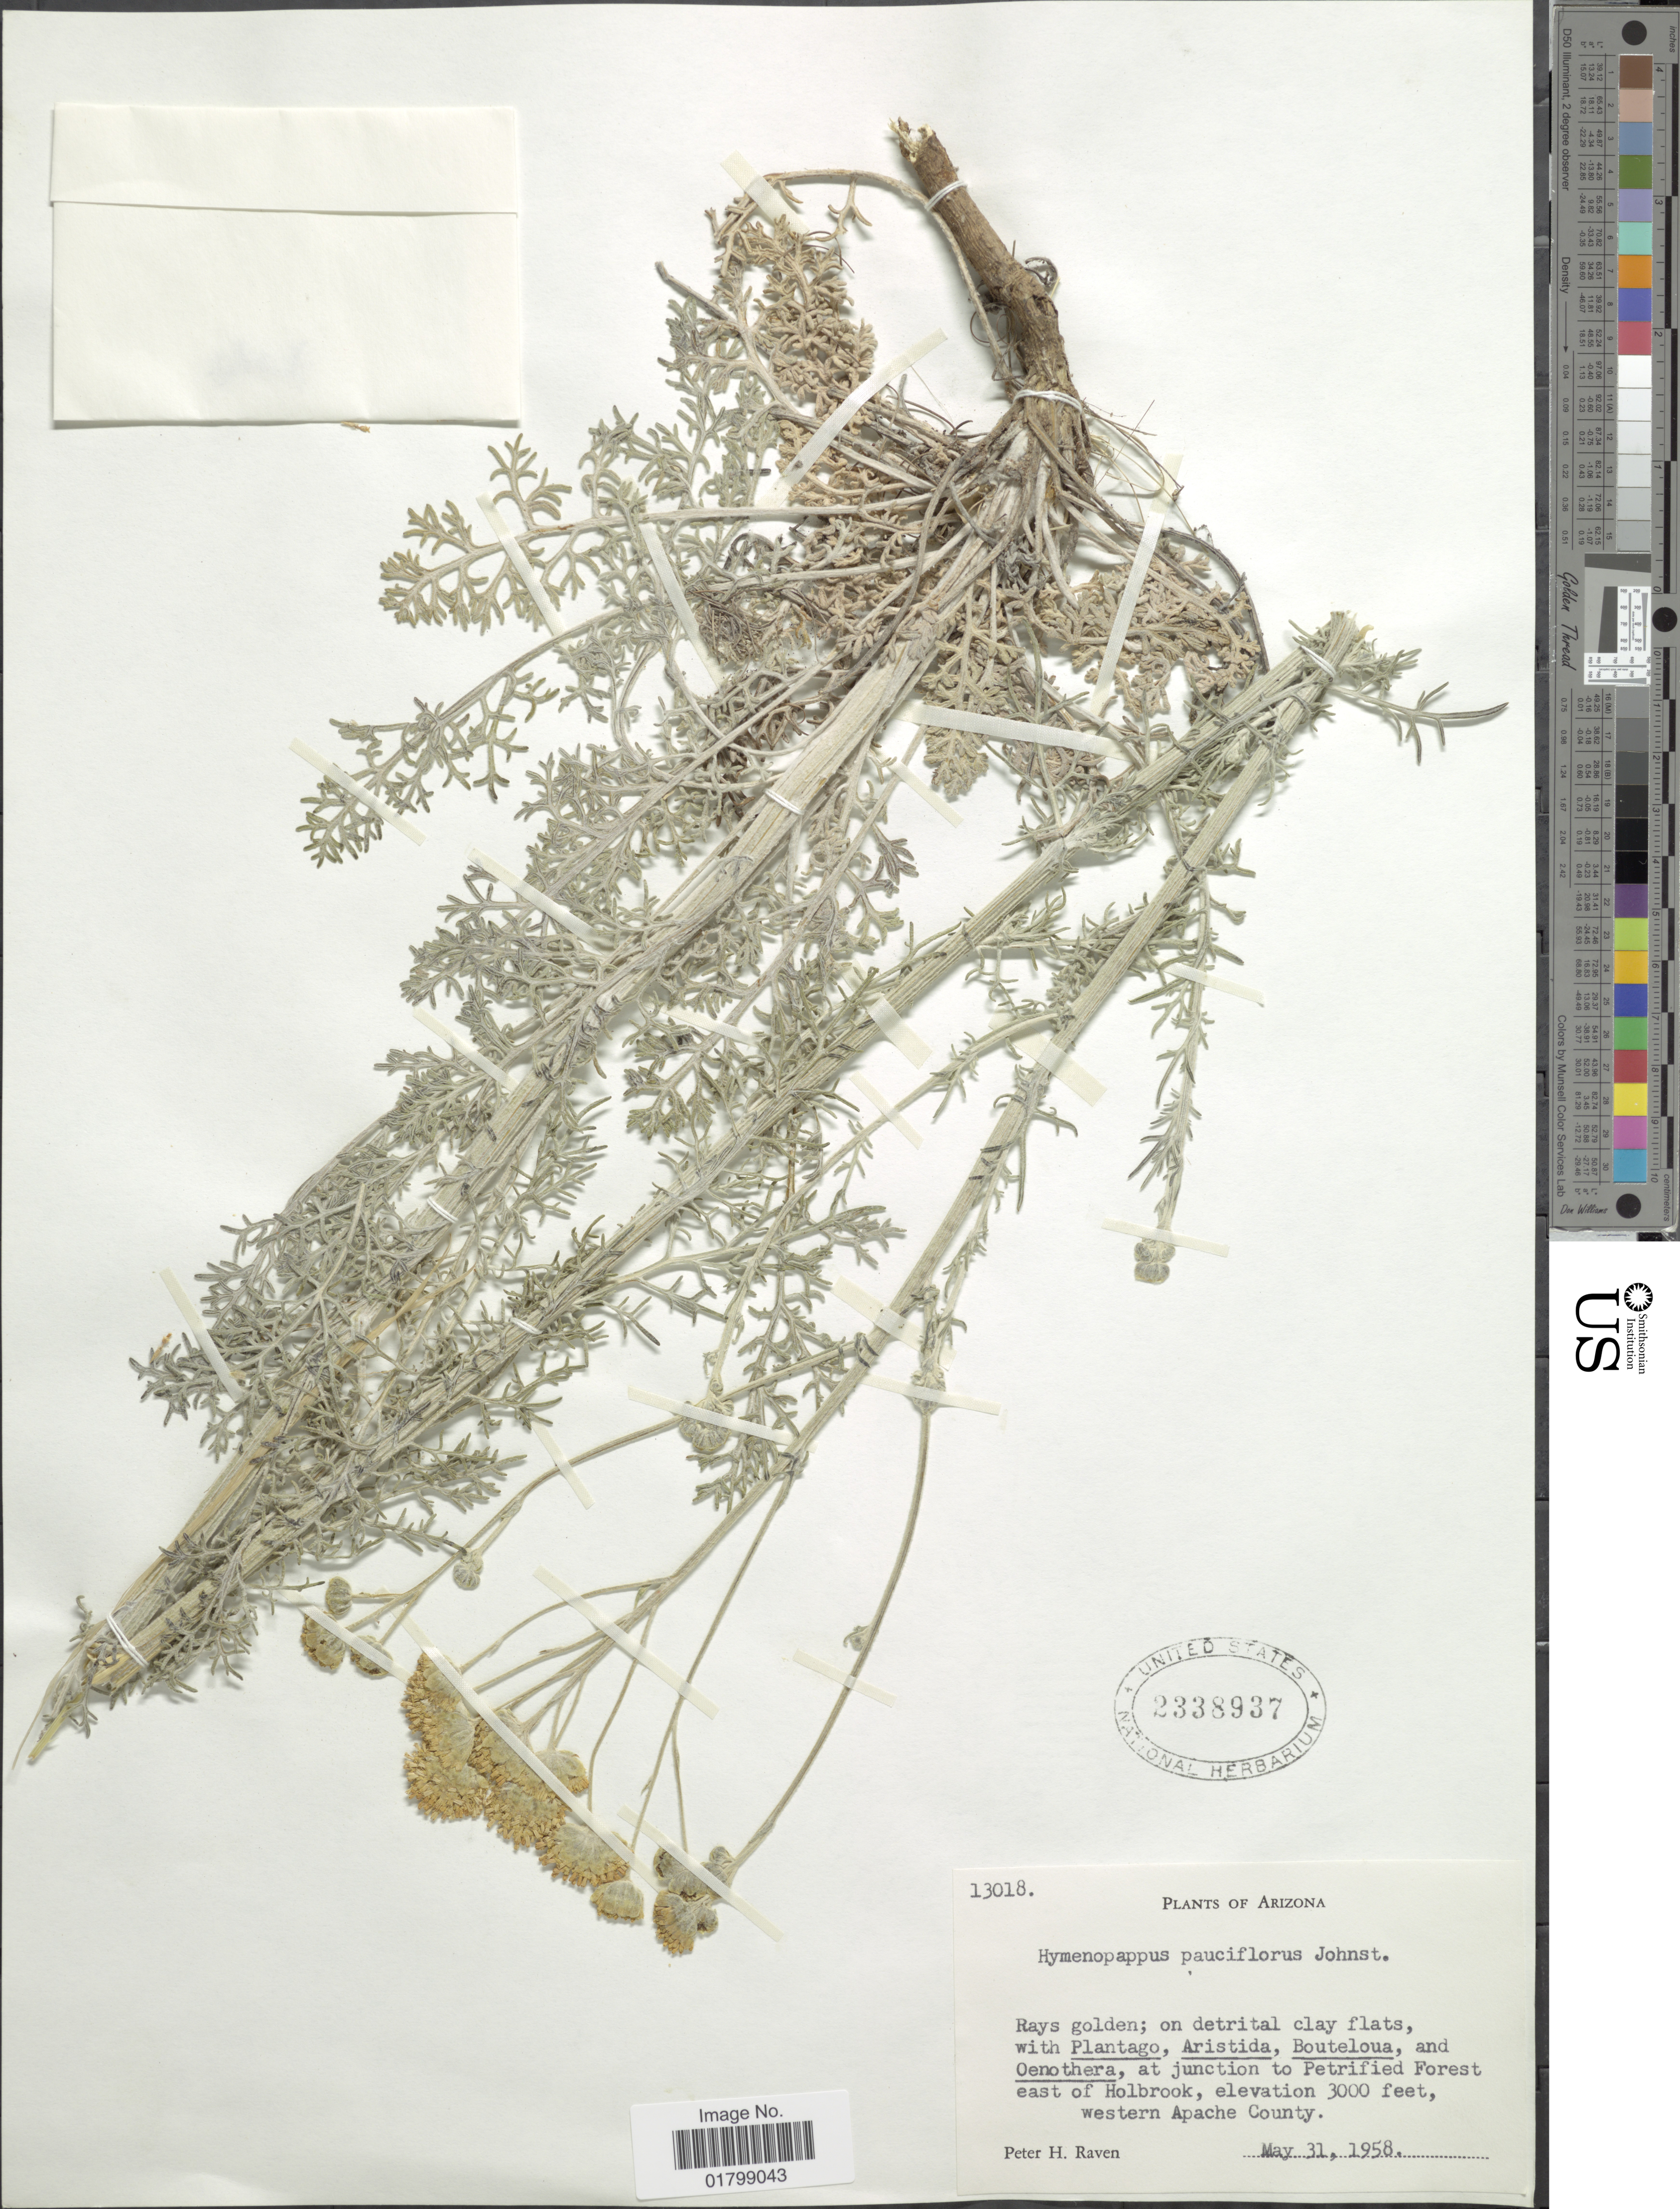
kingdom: Plantae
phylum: Tracheophyta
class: Magnoliopsida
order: Asterales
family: Asteraceae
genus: Hymenopappus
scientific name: Hymenopappus pauciflorus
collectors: P. Raven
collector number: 13018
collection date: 1958-05-31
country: United States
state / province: Arizona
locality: Rays Golden, at junction to Petrified Forest east of Holbrook, western Apache County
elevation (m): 914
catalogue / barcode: US 2338937